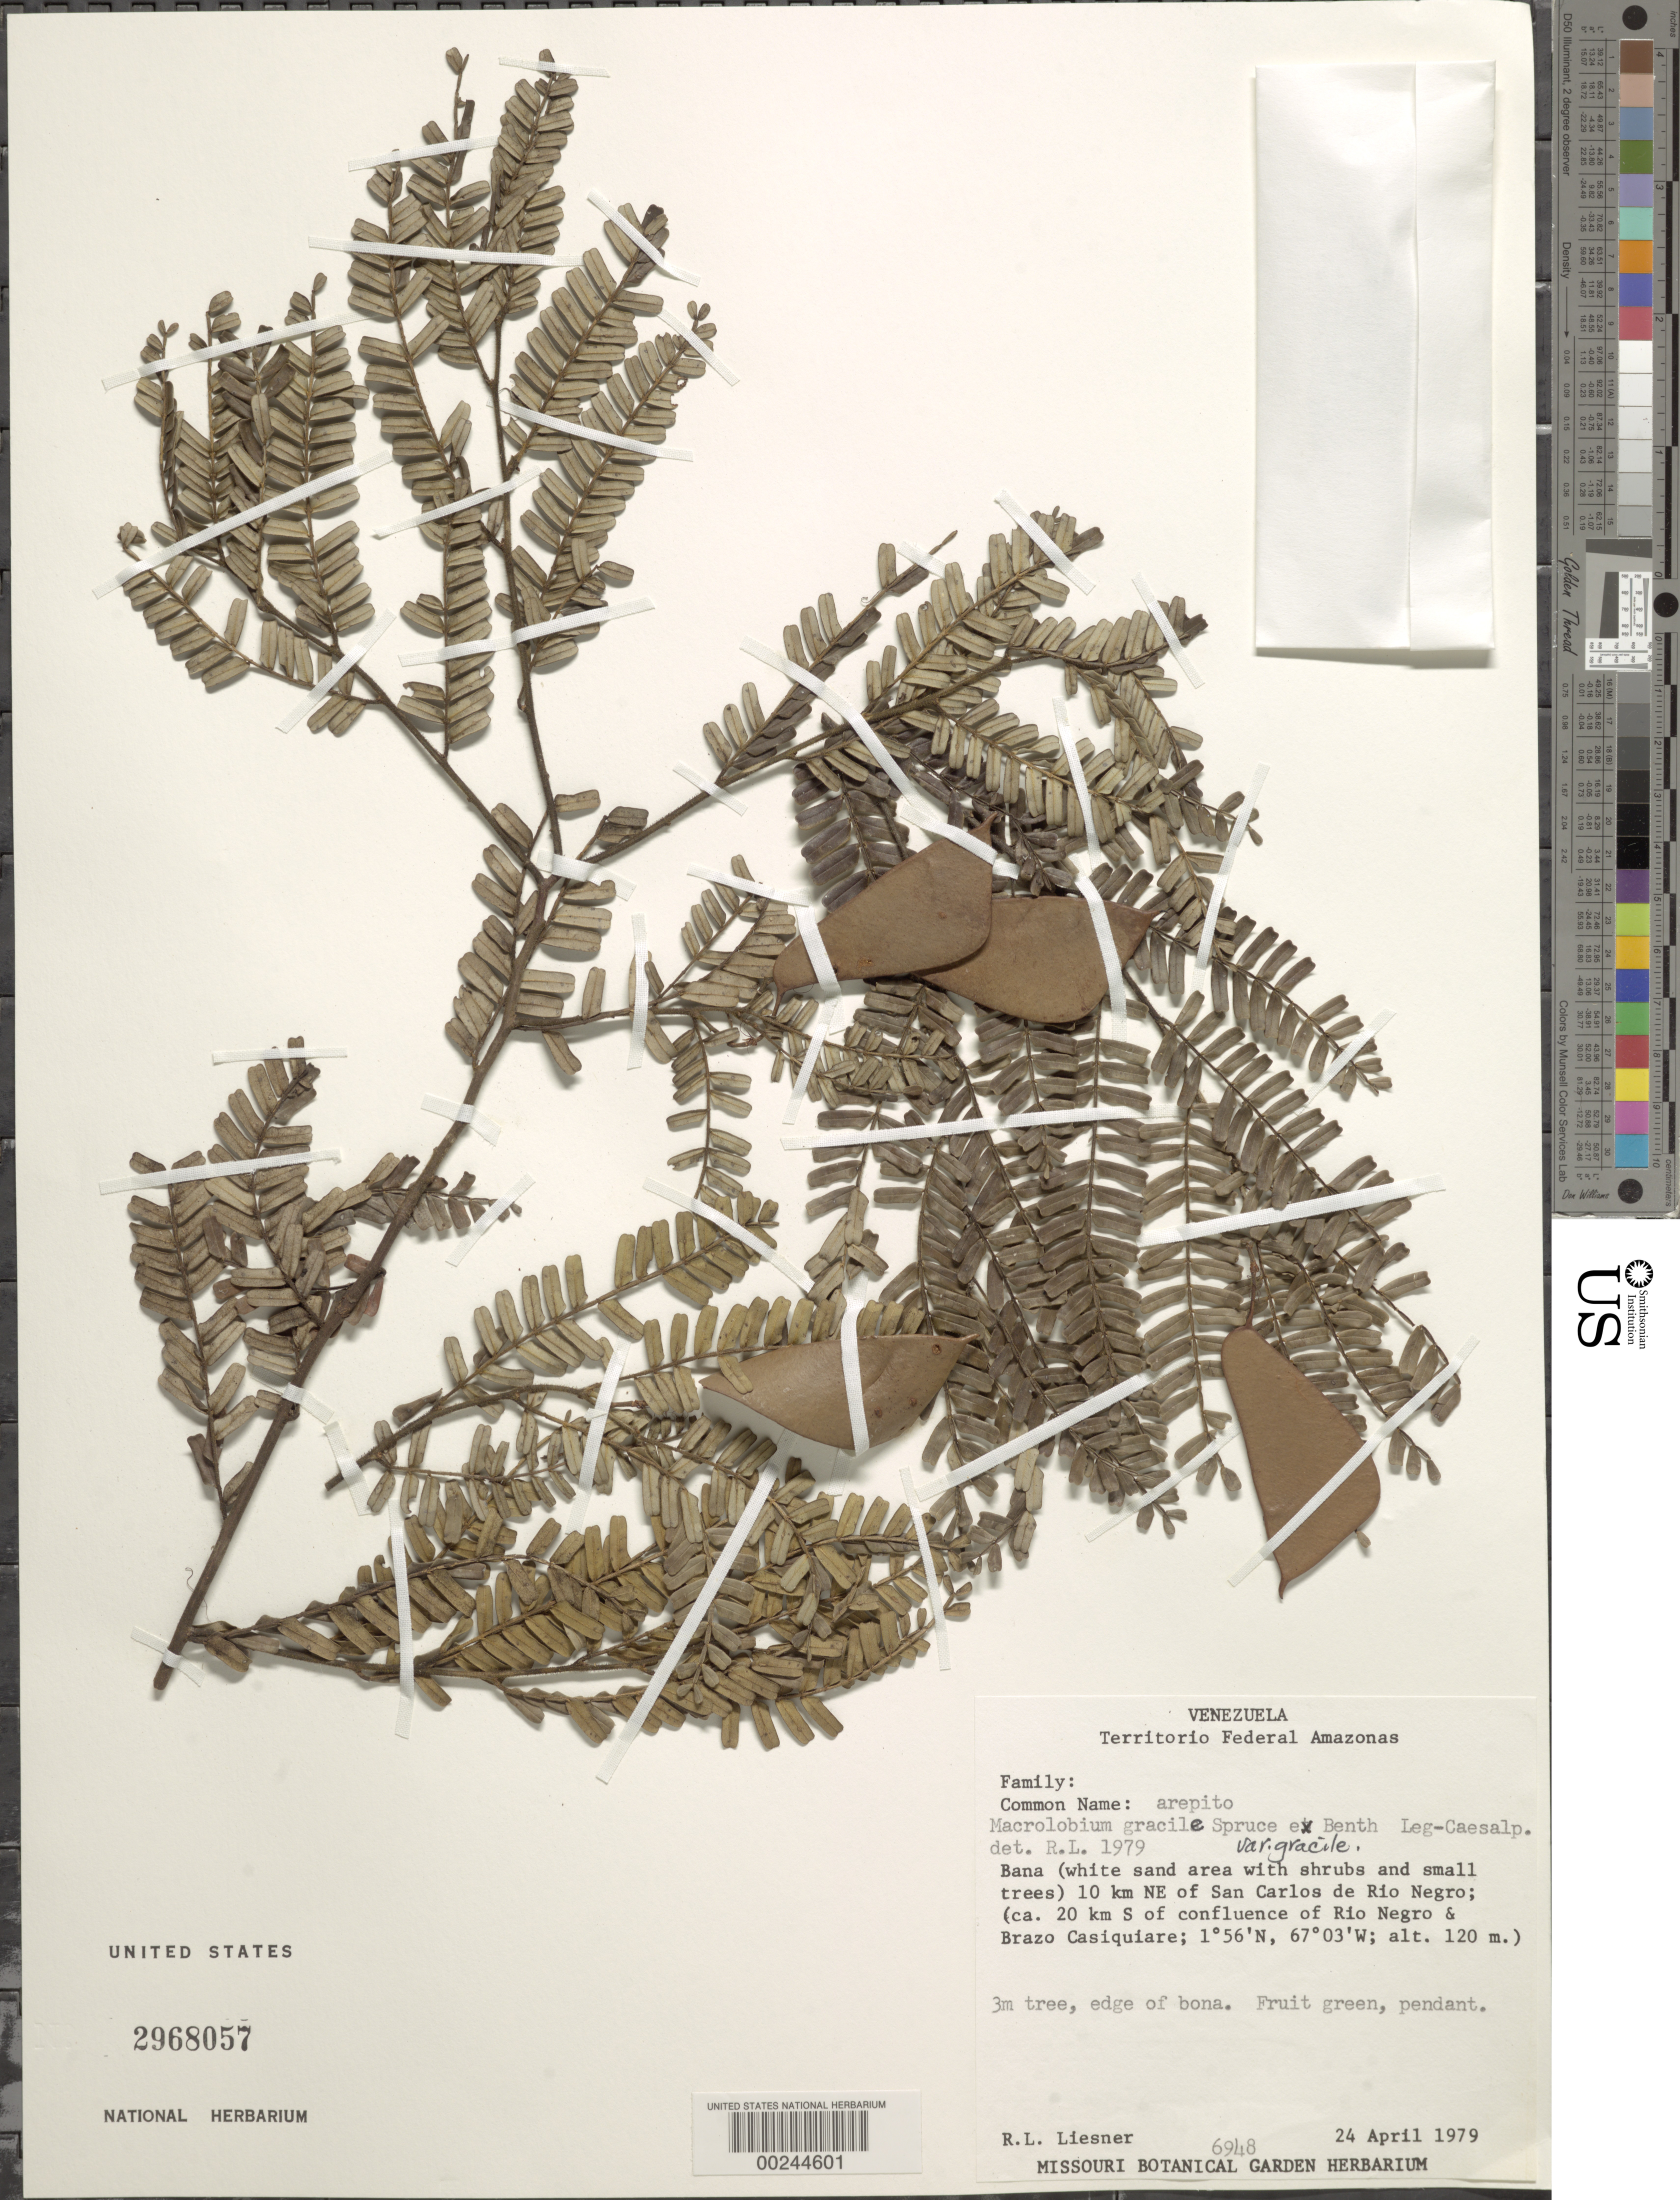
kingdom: Plantae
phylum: Tracheophyta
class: Magnoliopsida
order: Fabales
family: Fabaceae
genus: Macrolobium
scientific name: Macrolobium gracile var. gracile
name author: Spruce ex Benth.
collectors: R. L. Liesner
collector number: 6948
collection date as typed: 24 Apr 1979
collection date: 1979-04-24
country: Venezuela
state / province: Amazonas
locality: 10 km ne of san carlos de rio negro (ca 20 km s of confluence of rio negro and brazo casiquiare)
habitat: Edge of bana (white sand area with shrubs and small trees)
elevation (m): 300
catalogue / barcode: US 2968057